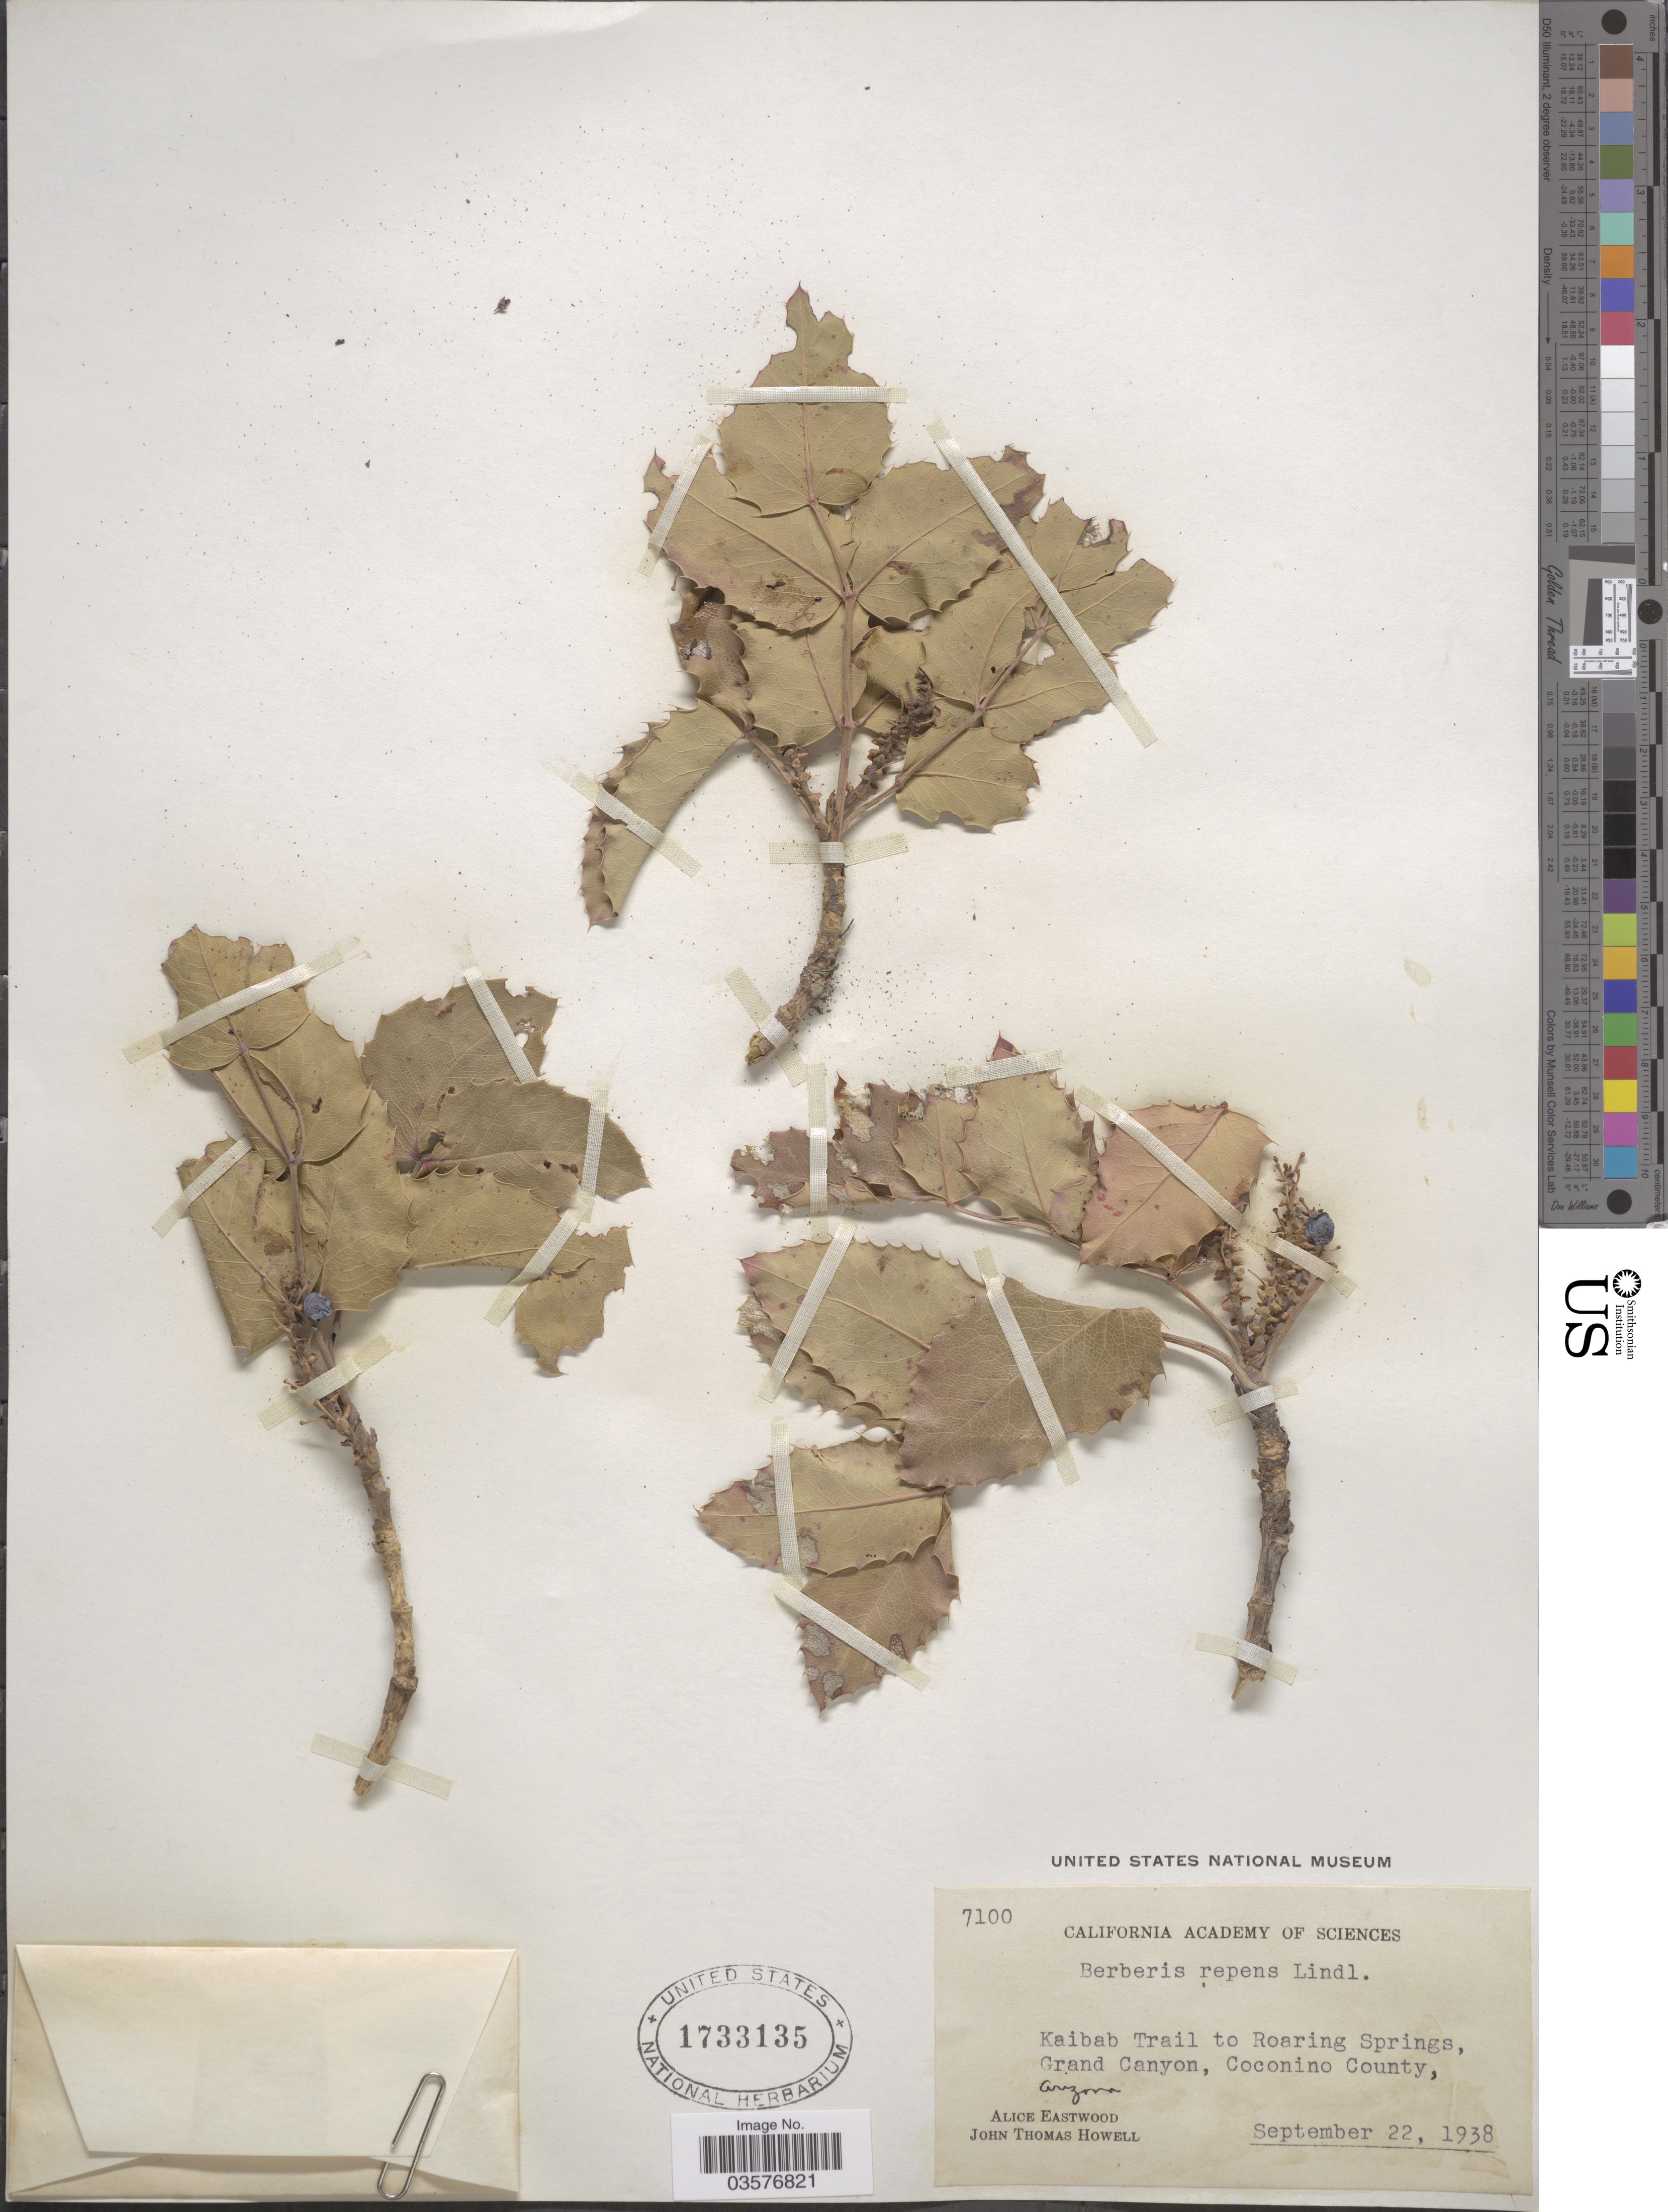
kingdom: Plantae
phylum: Tracheophyta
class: Magnoliopsida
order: Ranunculales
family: Berberidaceae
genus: Mahonia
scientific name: Mahonia repens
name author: (Lindl.) G. Don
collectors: A. Eastwood & J. T. Howell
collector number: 7100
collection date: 1938-09-22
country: United States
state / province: Arizona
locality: Kaibab Trail to Roaring Springs, Grand Canyon, Coconino County.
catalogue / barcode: US 1733135